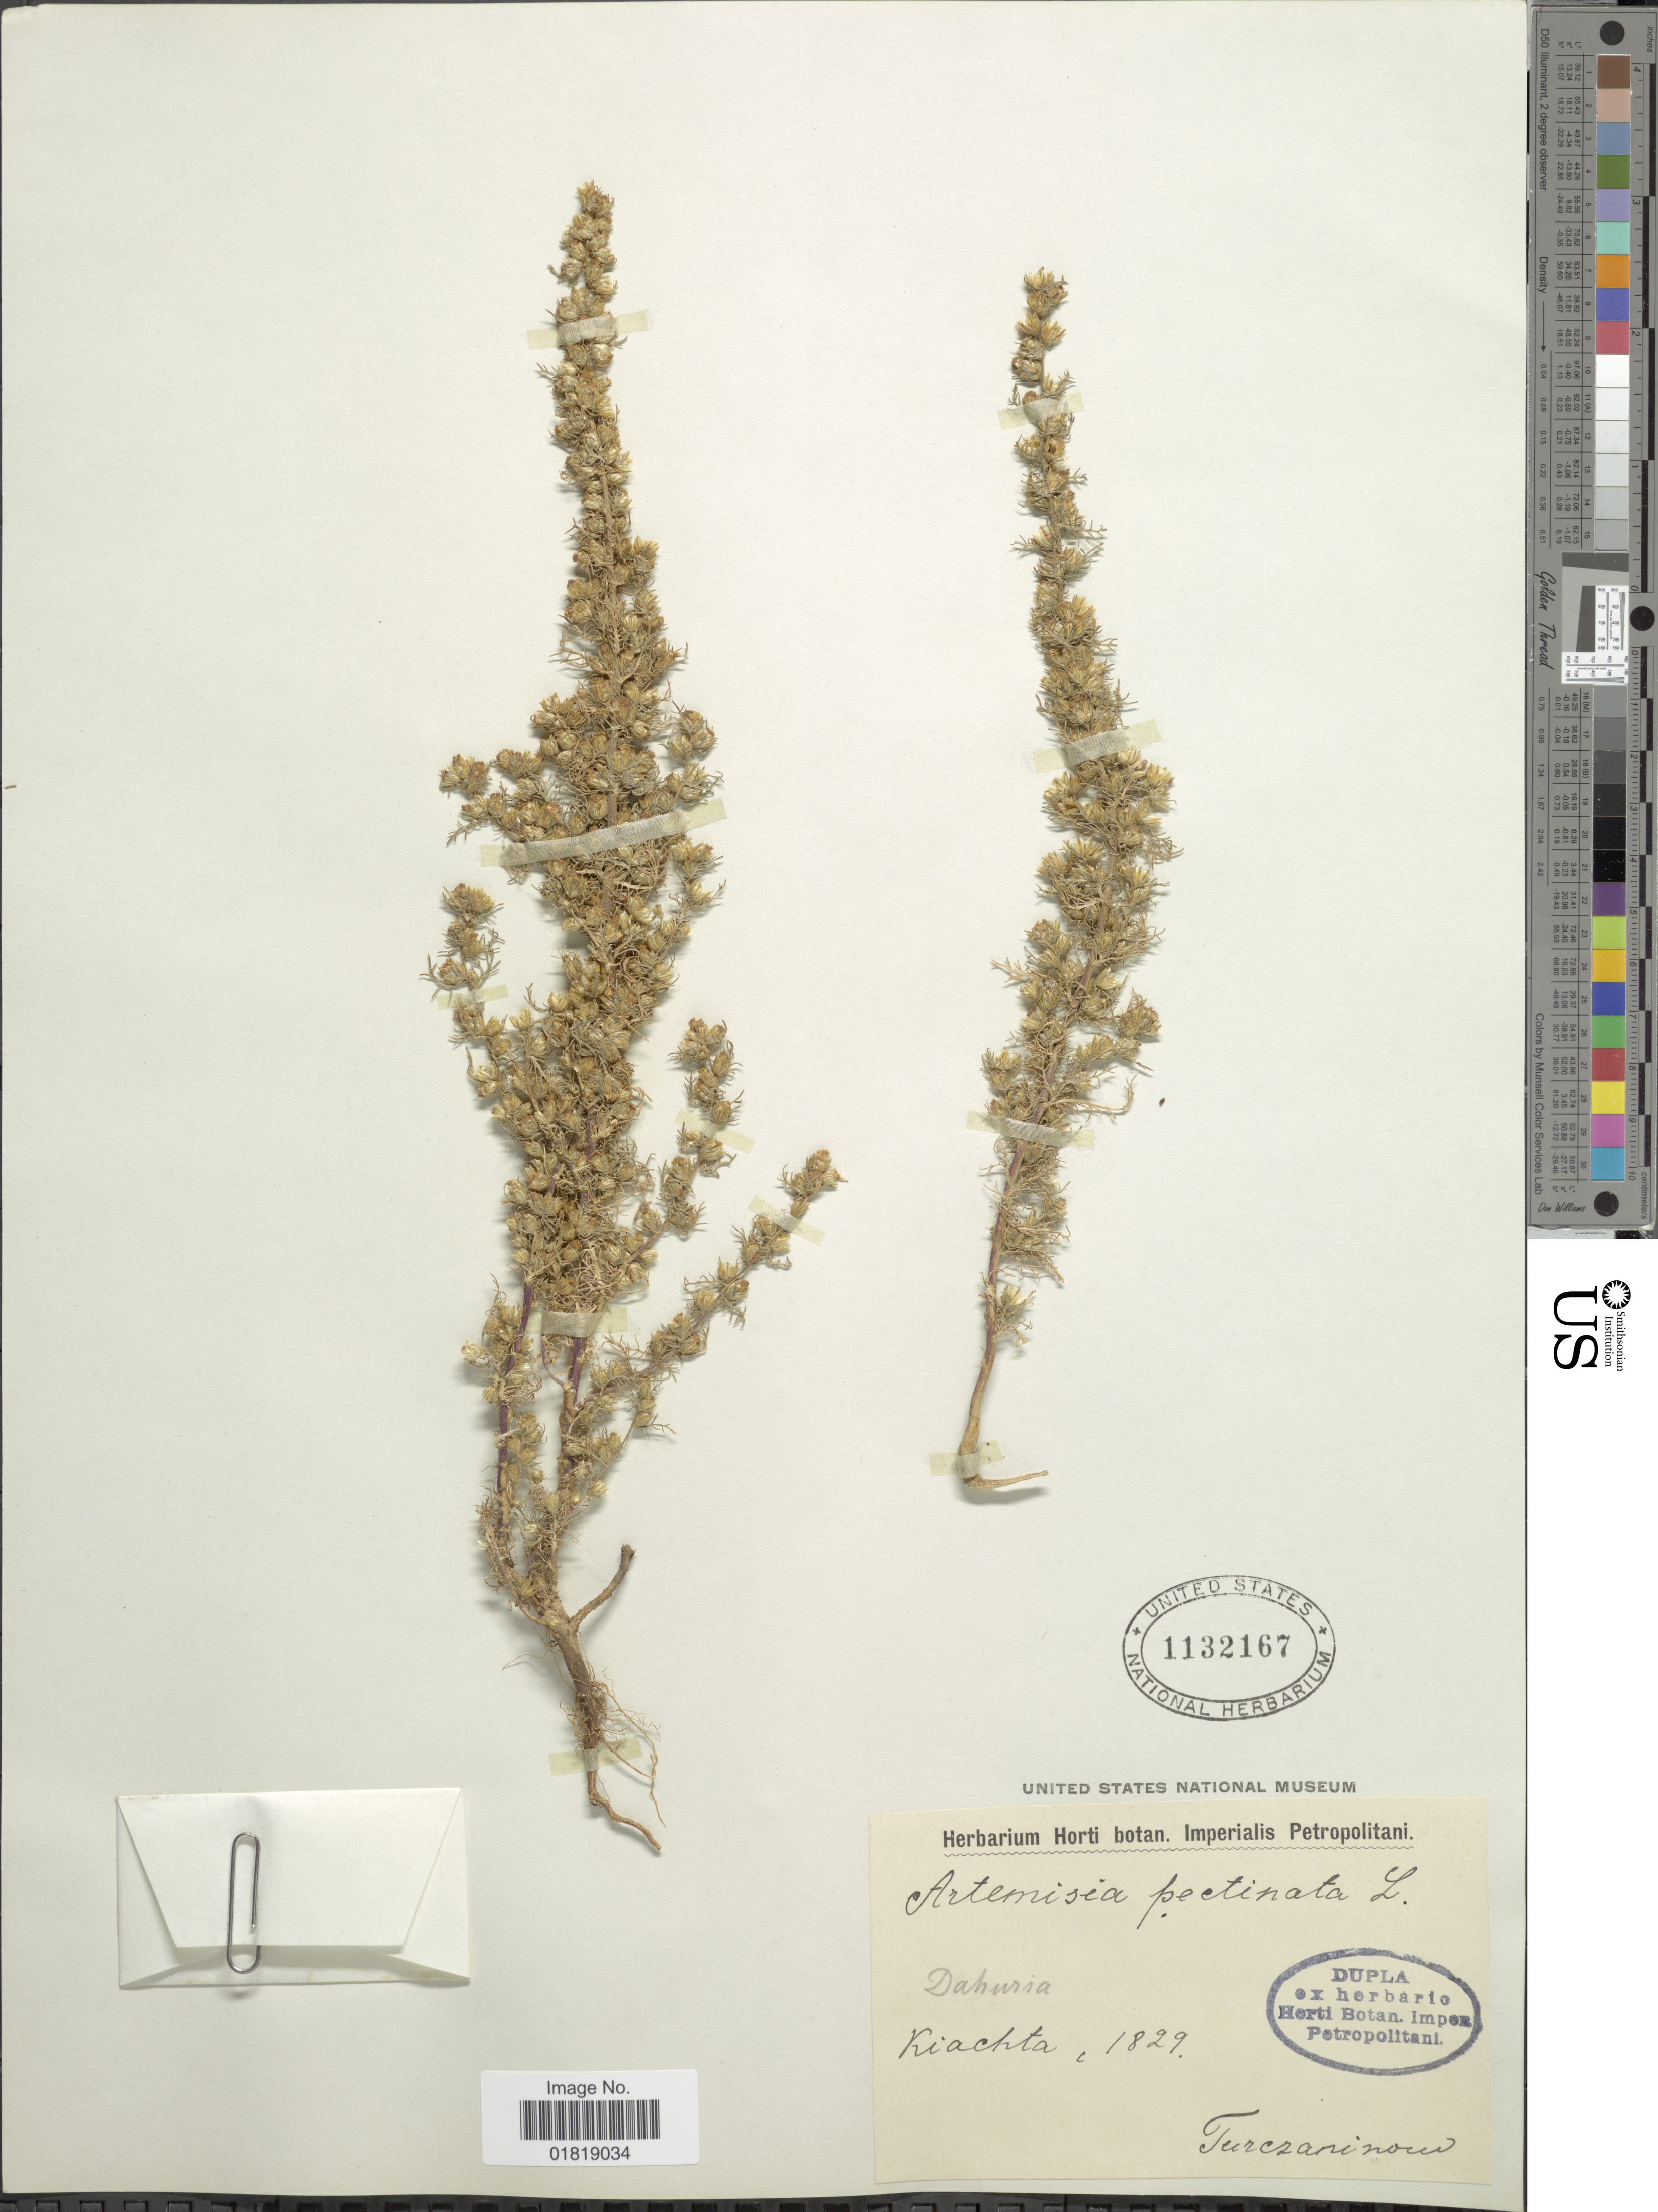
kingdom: Plantae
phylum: Tracheophyta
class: Magnoliopsida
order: Asterales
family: Asteraceae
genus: Artemisia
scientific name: Artemisia pectinata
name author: Pall.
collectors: ex Horto Bot. Petropolitano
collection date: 1829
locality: Kiachta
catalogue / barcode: US 1132167